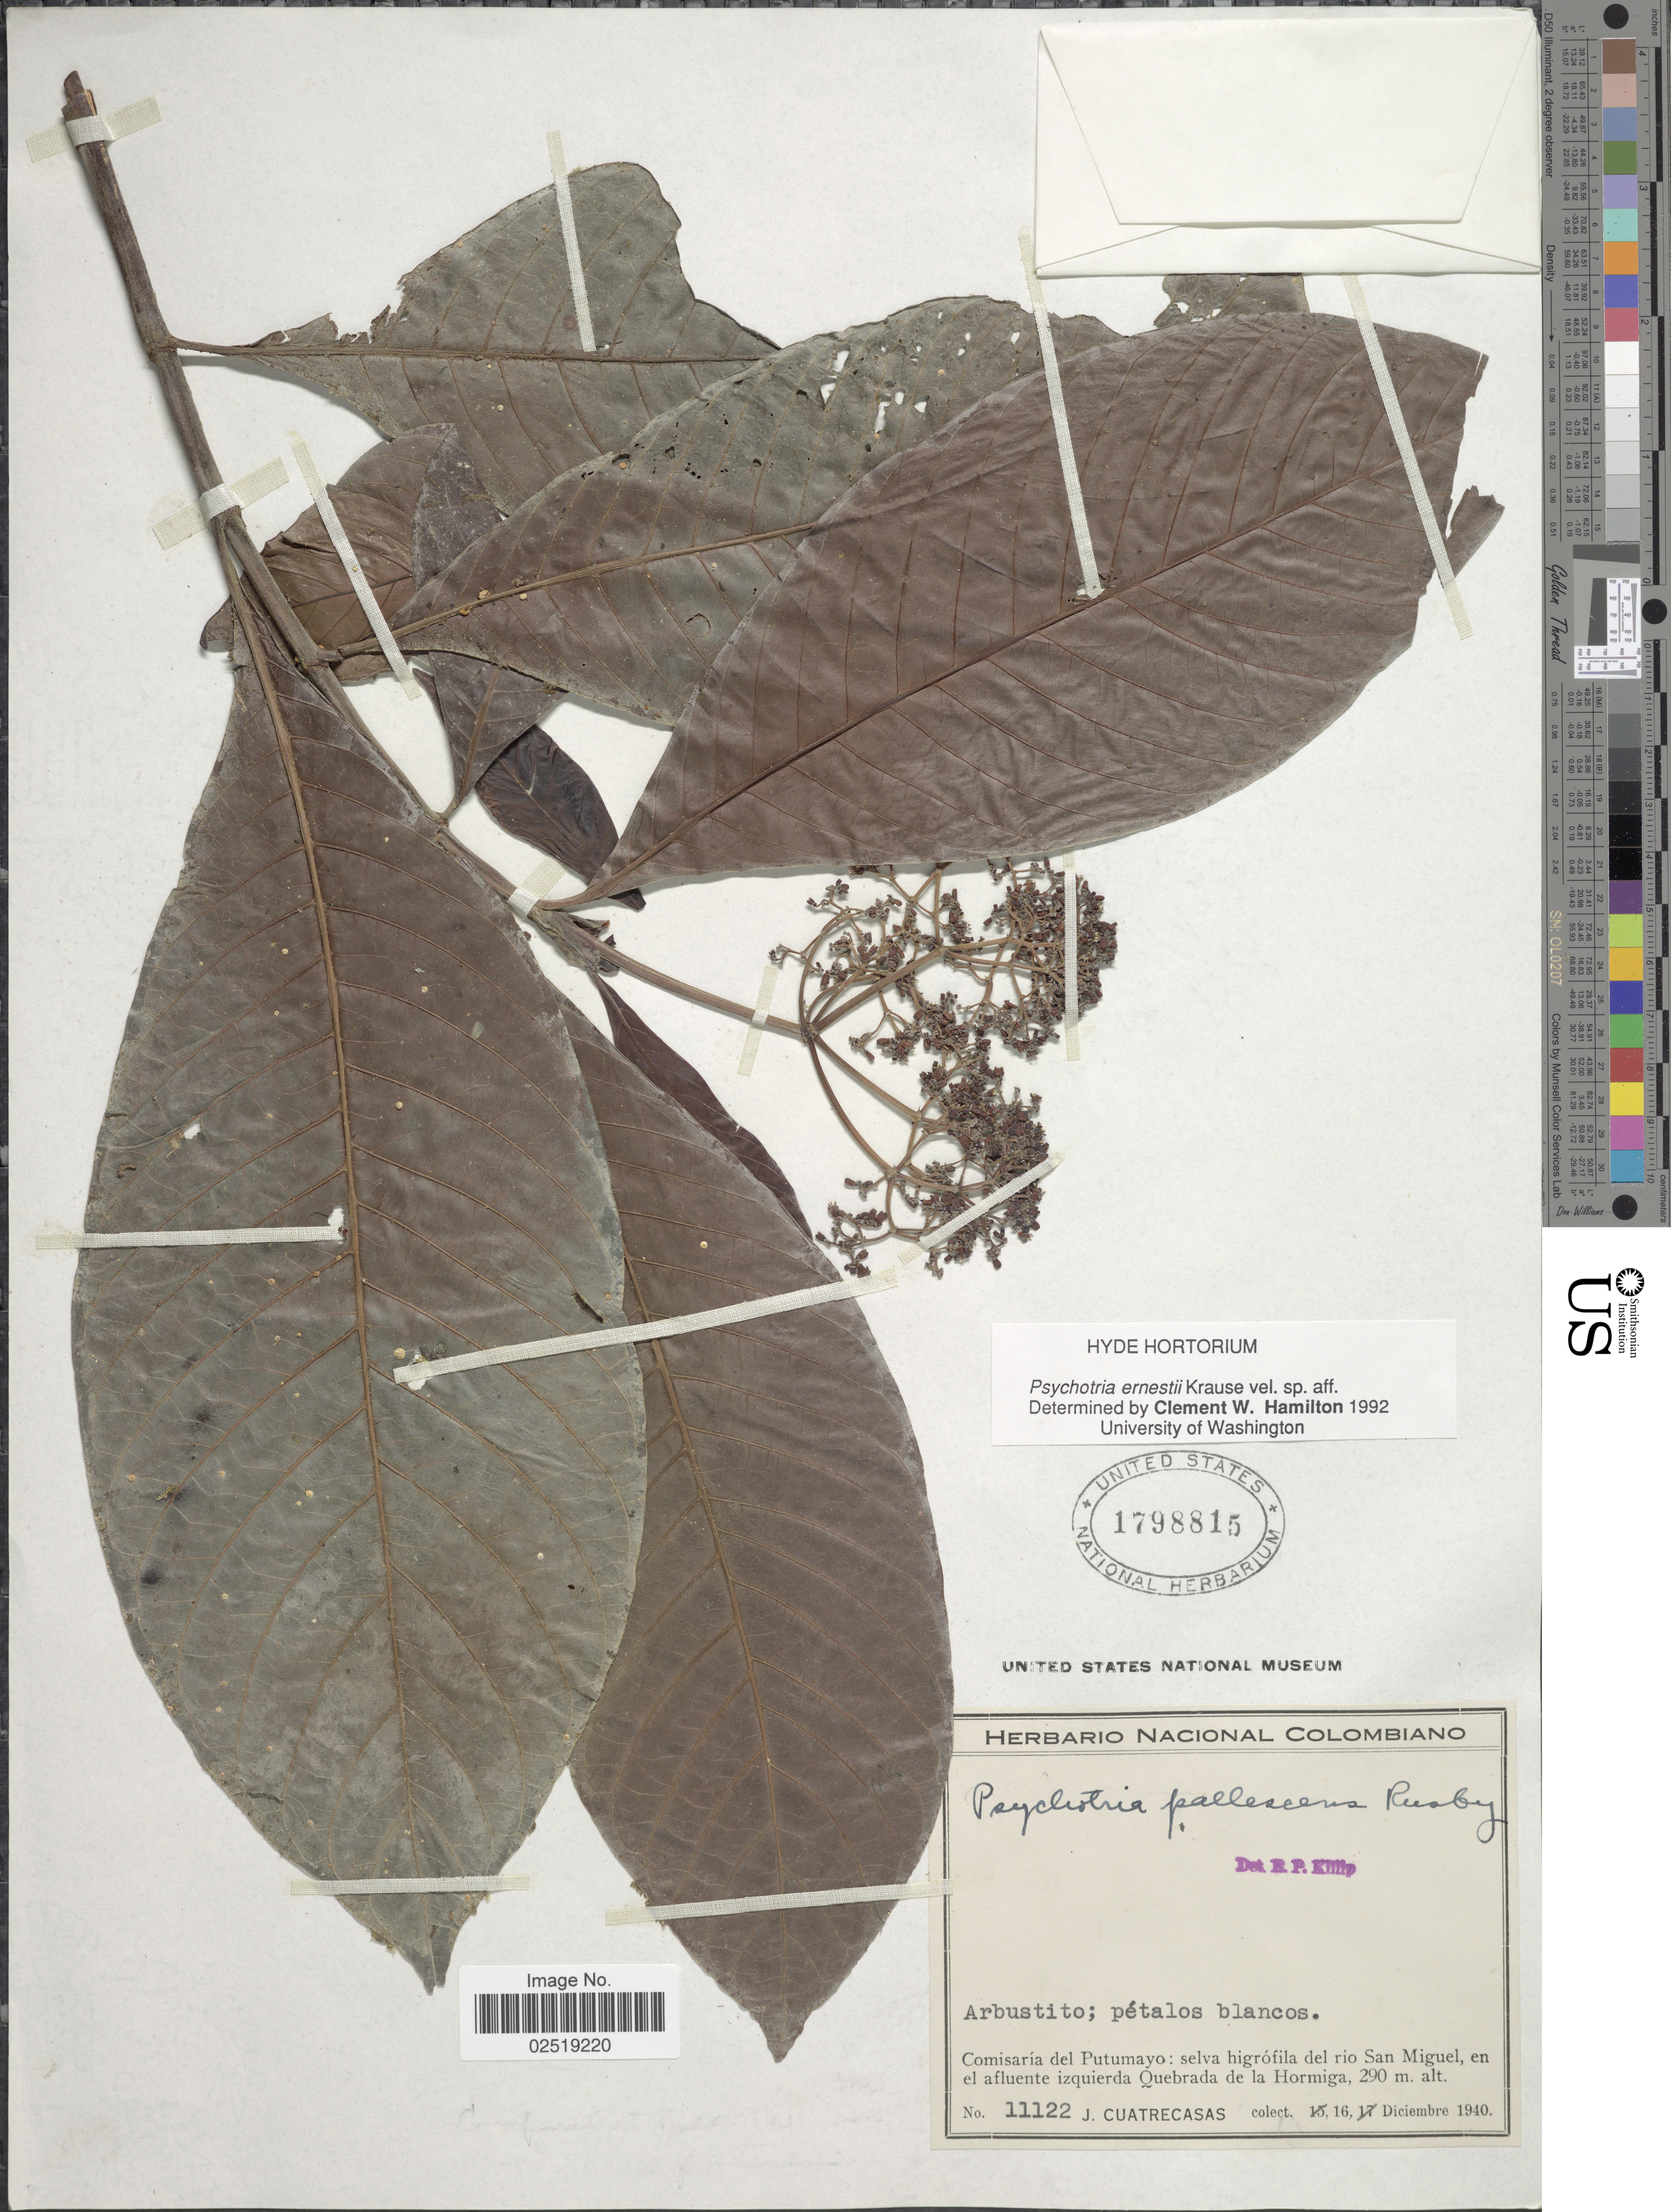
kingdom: Plantae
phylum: Tracheophyta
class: Magnoliopsida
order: Gentianales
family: Rubiaceae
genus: Psychotria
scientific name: Psychotria ernestii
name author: K. Krause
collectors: J. Cuatrecasas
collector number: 11122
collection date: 1940-12-16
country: Colombia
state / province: Putumayo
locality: Comisaria del Putumayo: selva higrofila del rio San Miguel, en el afluente izquierda Quebrada de la Hormiga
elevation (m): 290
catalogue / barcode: US 1798815